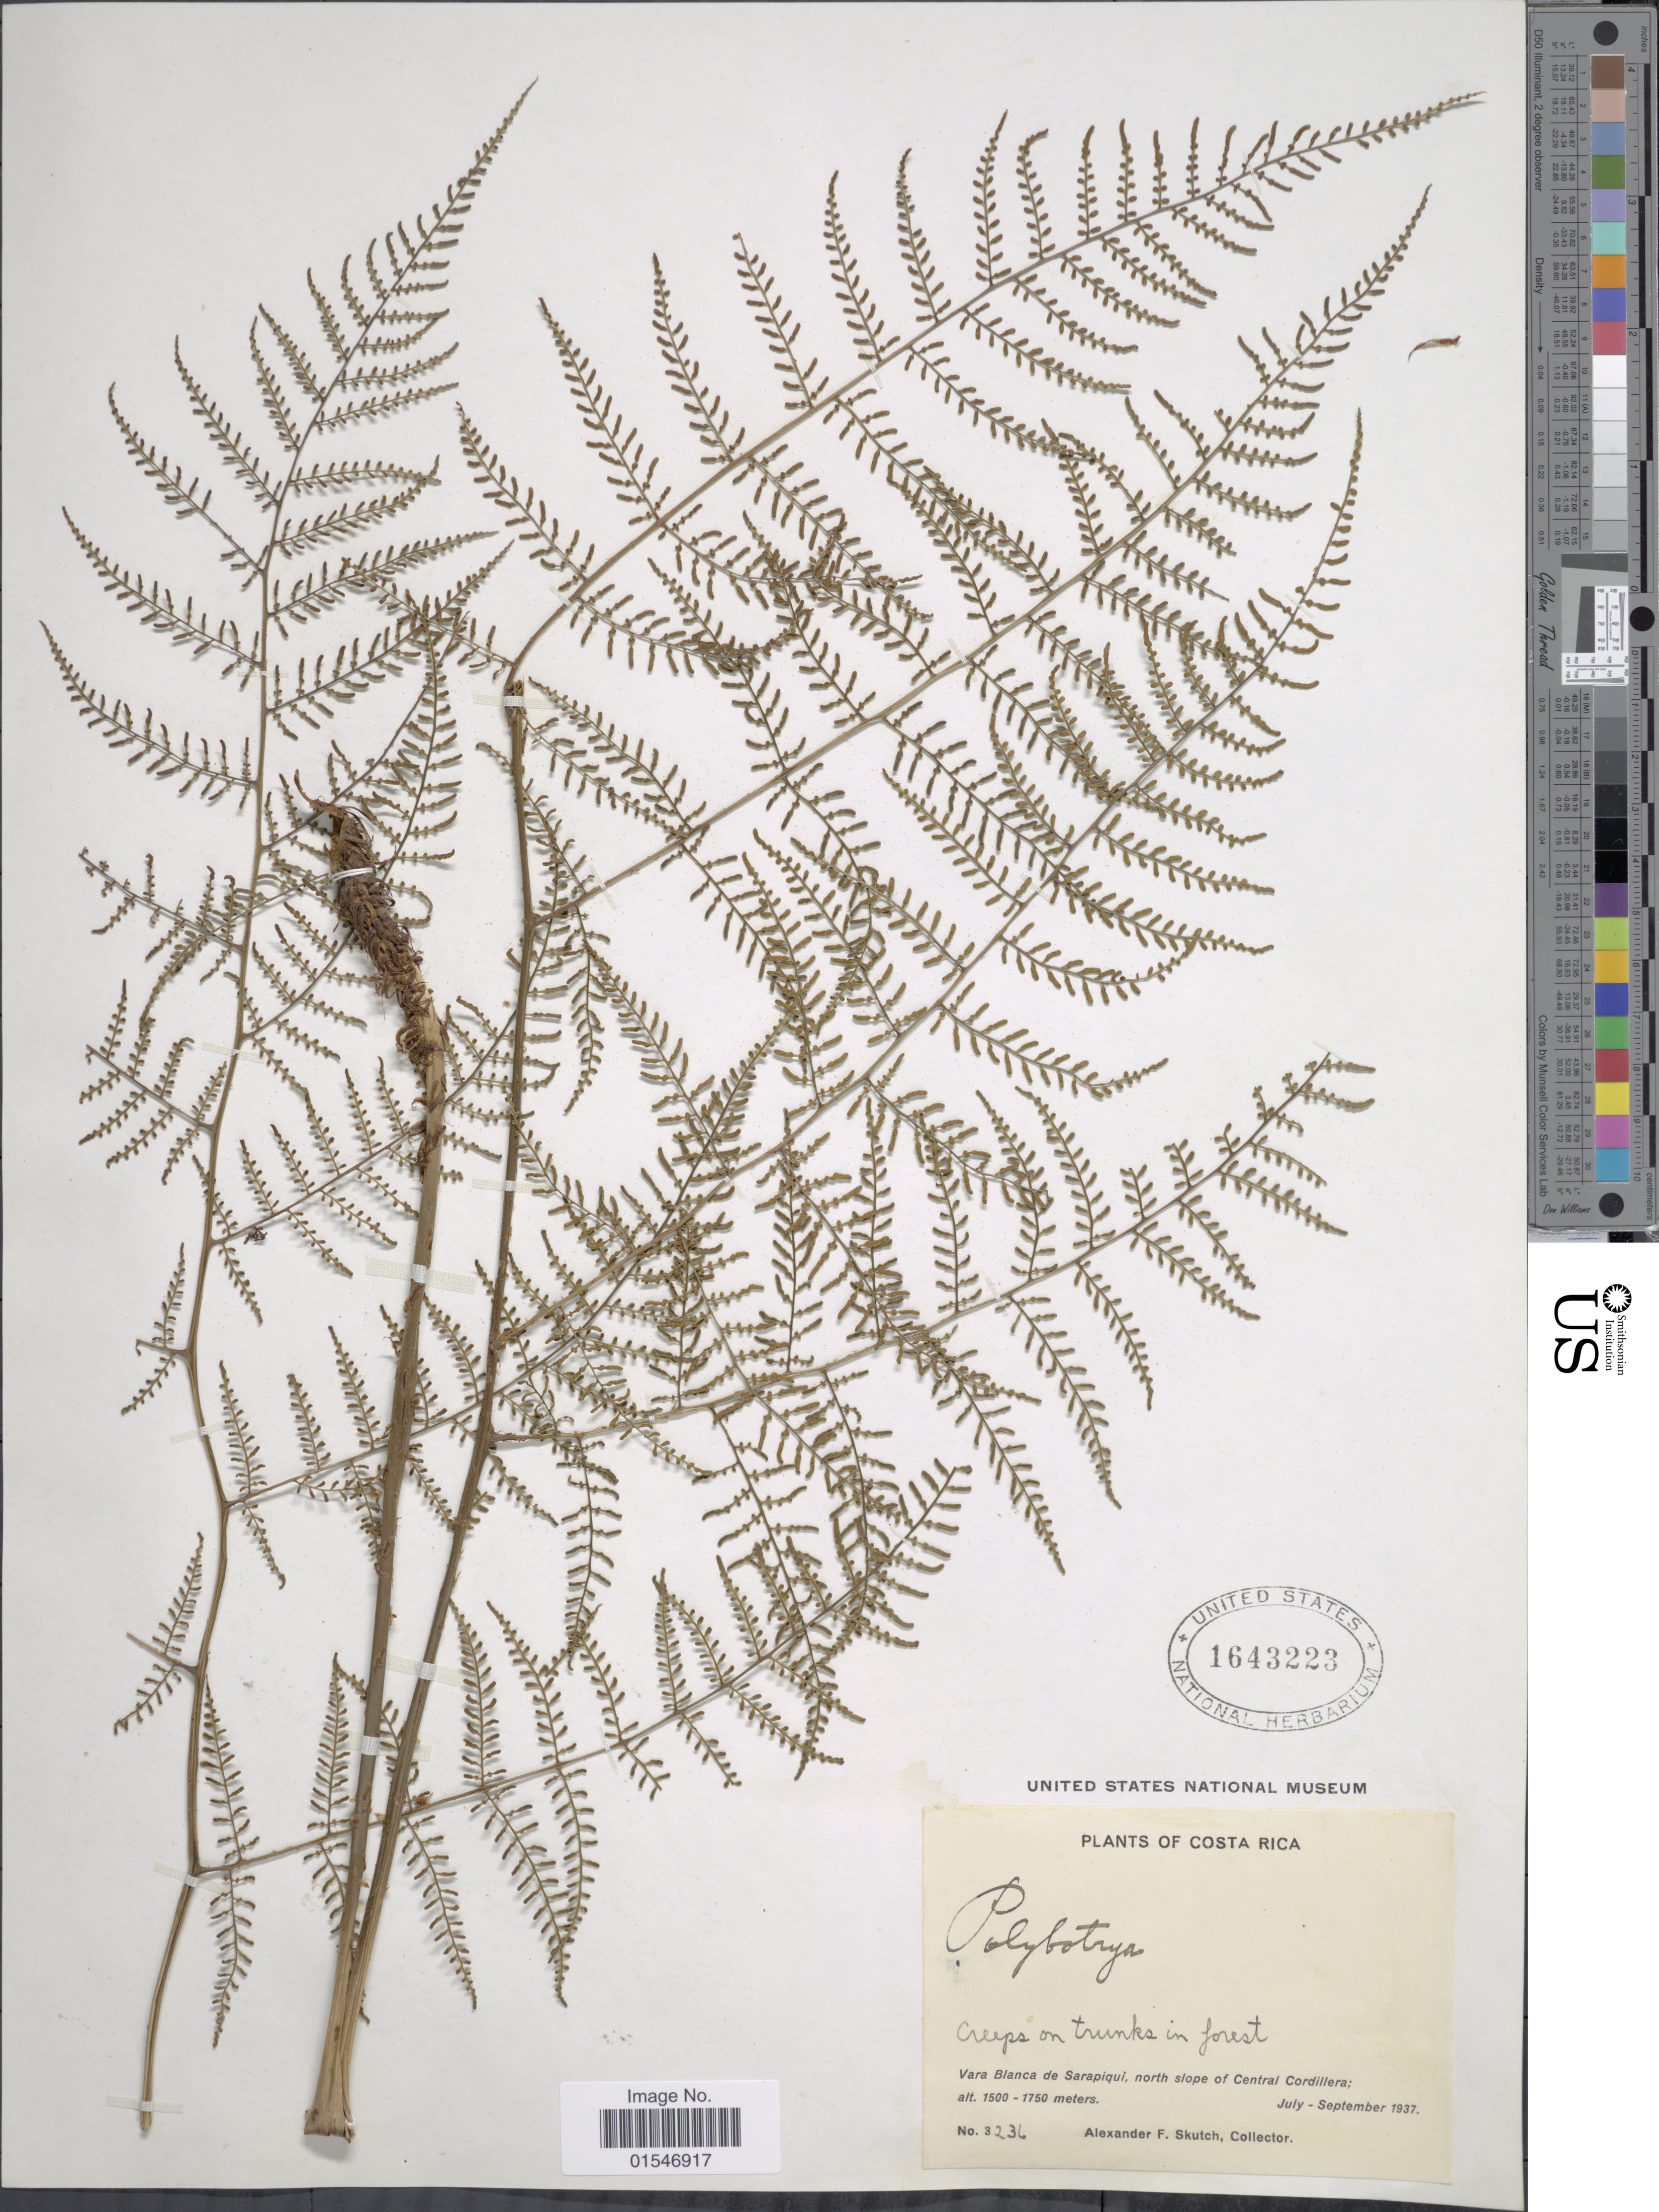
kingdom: Plantae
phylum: Tracheophyta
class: Polypodiopsida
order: Polypodiales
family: Dryopteridaceae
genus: Polybotrya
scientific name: Polybotrya alfredii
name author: Brade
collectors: A. F. Skutch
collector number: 3236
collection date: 1937-07/1937-09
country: Costa Rica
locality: Costa Rica. Vara Blanca de Sarapiqui, north slope of Central Cordillera.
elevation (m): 1500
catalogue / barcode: US 1643223